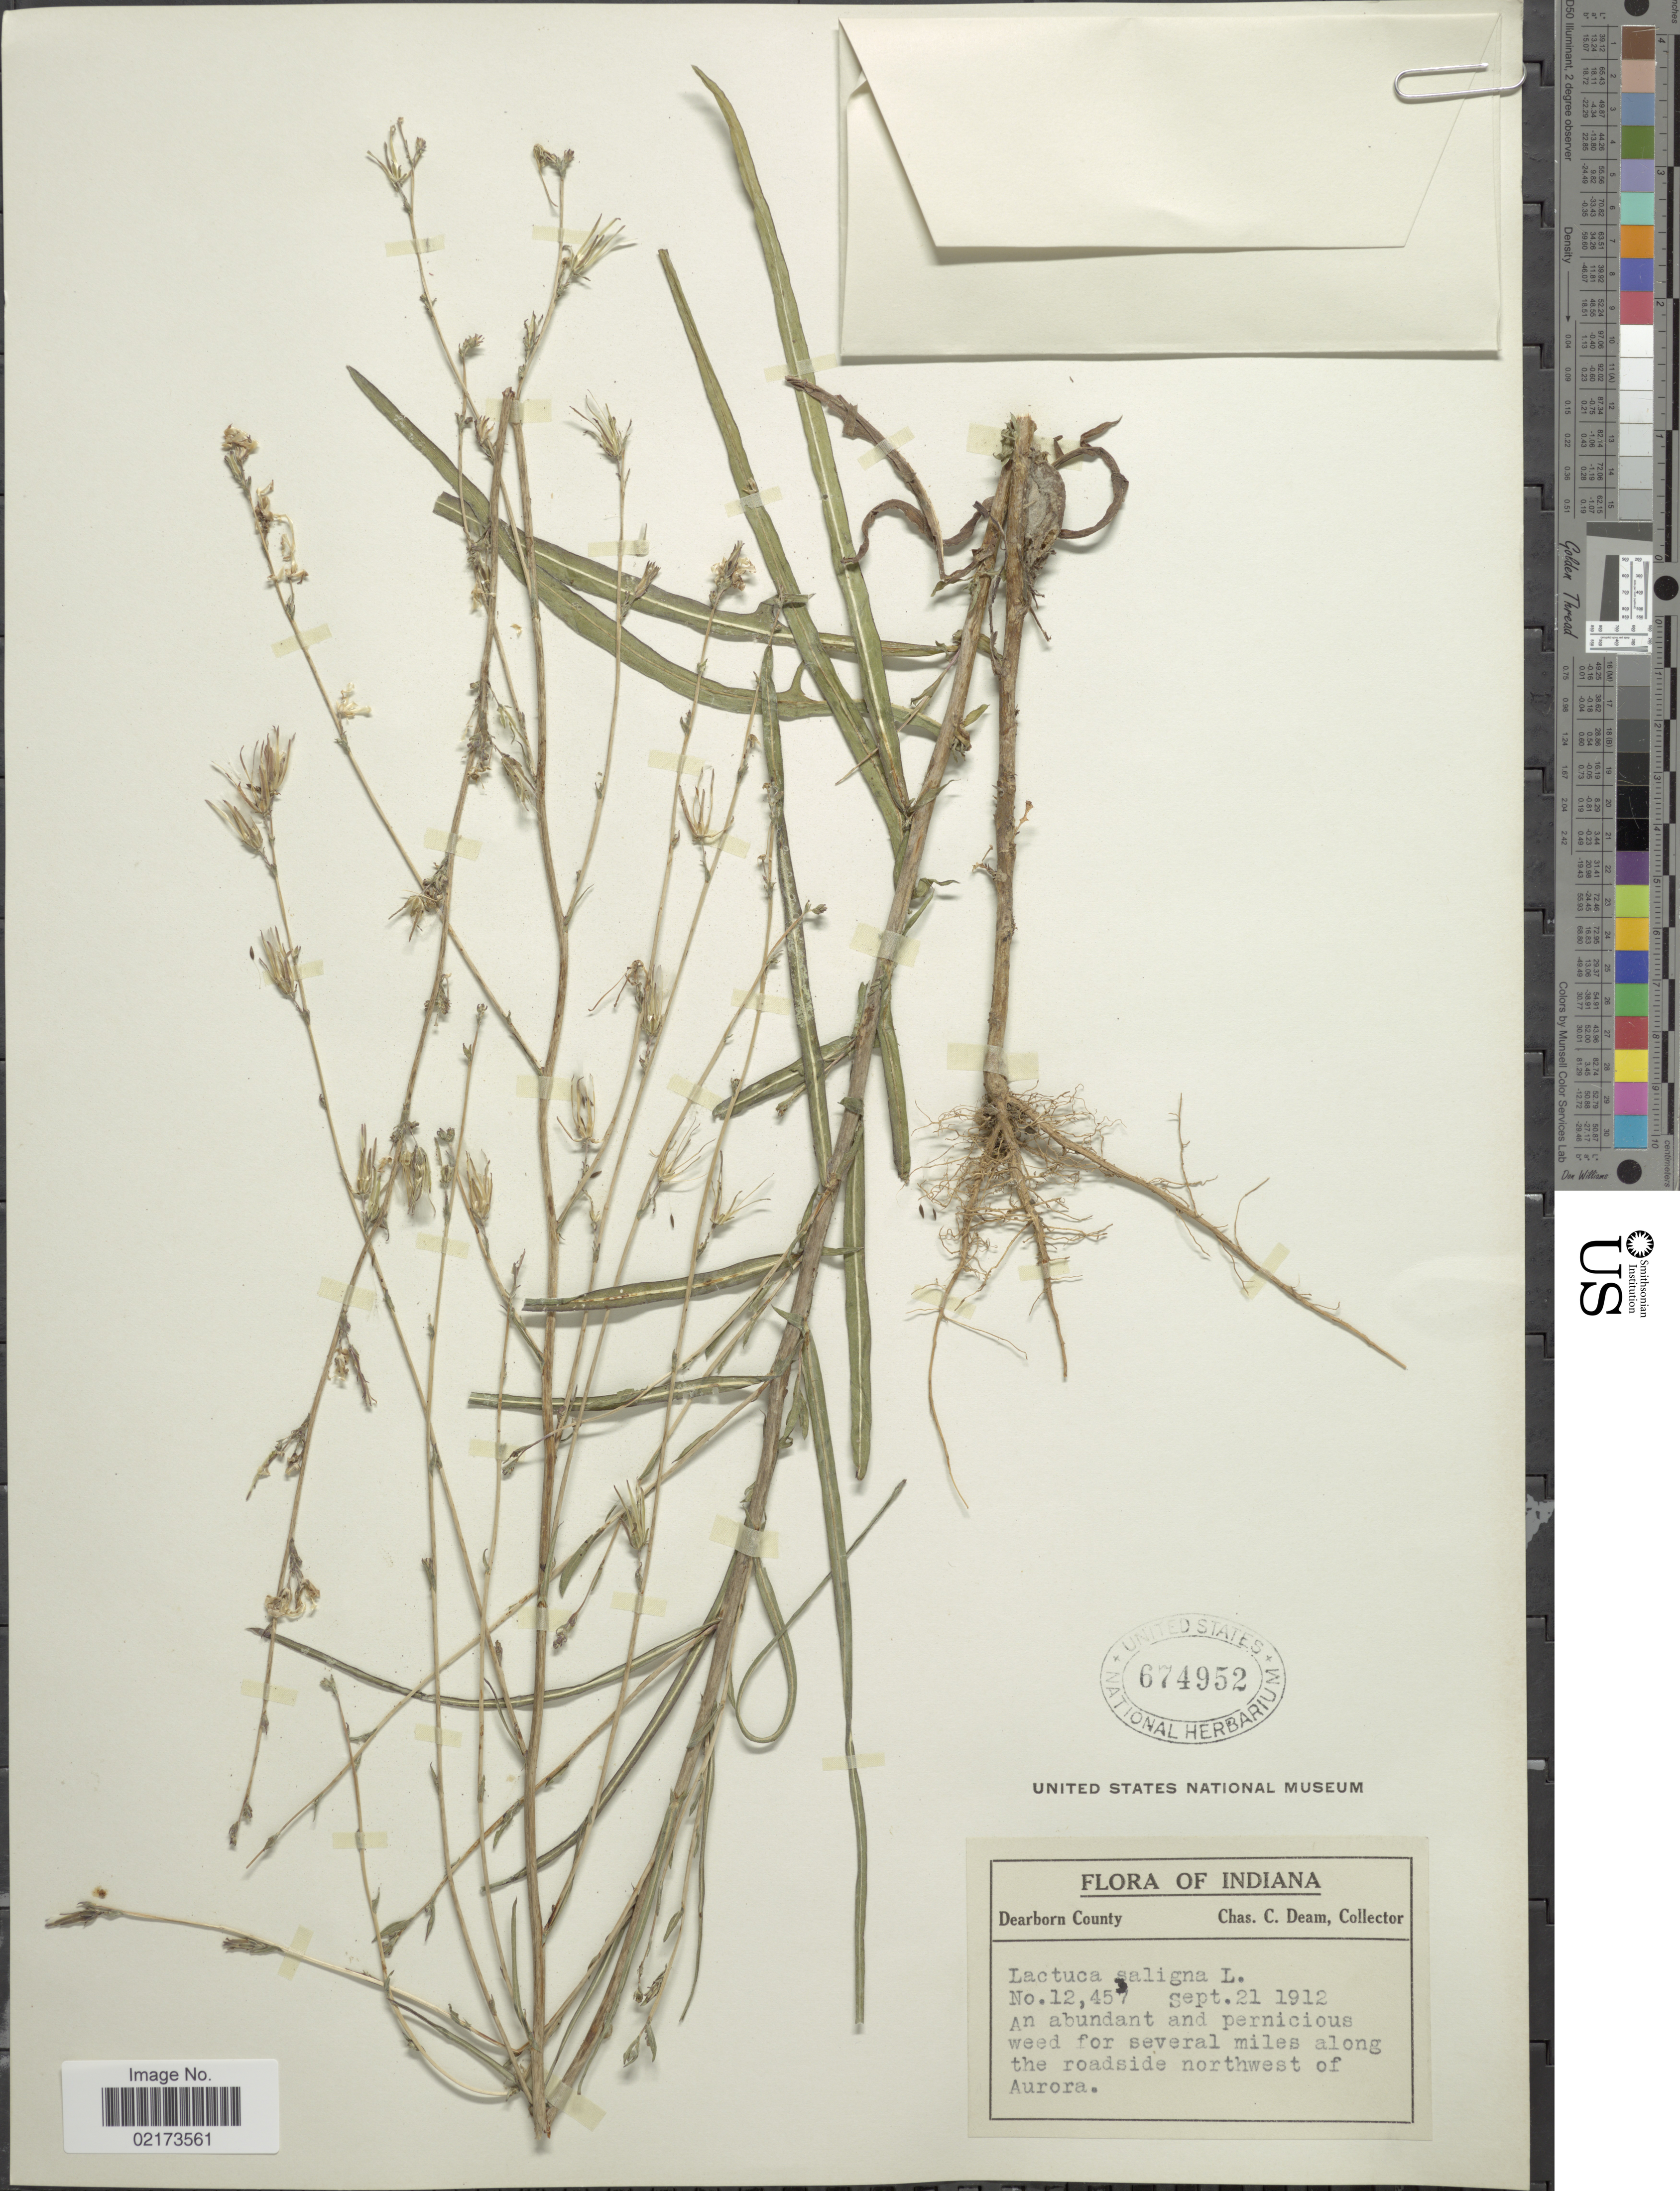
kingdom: Plantae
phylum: Tracheophyta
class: Magnoliopsida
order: Asterales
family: Asteraceae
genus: Lactuca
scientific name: Lactuca saligna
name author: L.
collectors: C. C. Deam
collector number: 12457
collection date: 1912-09-21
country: United States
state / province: Indiana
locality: Dearborn County, northwest of Aurora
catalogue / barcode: US 674952